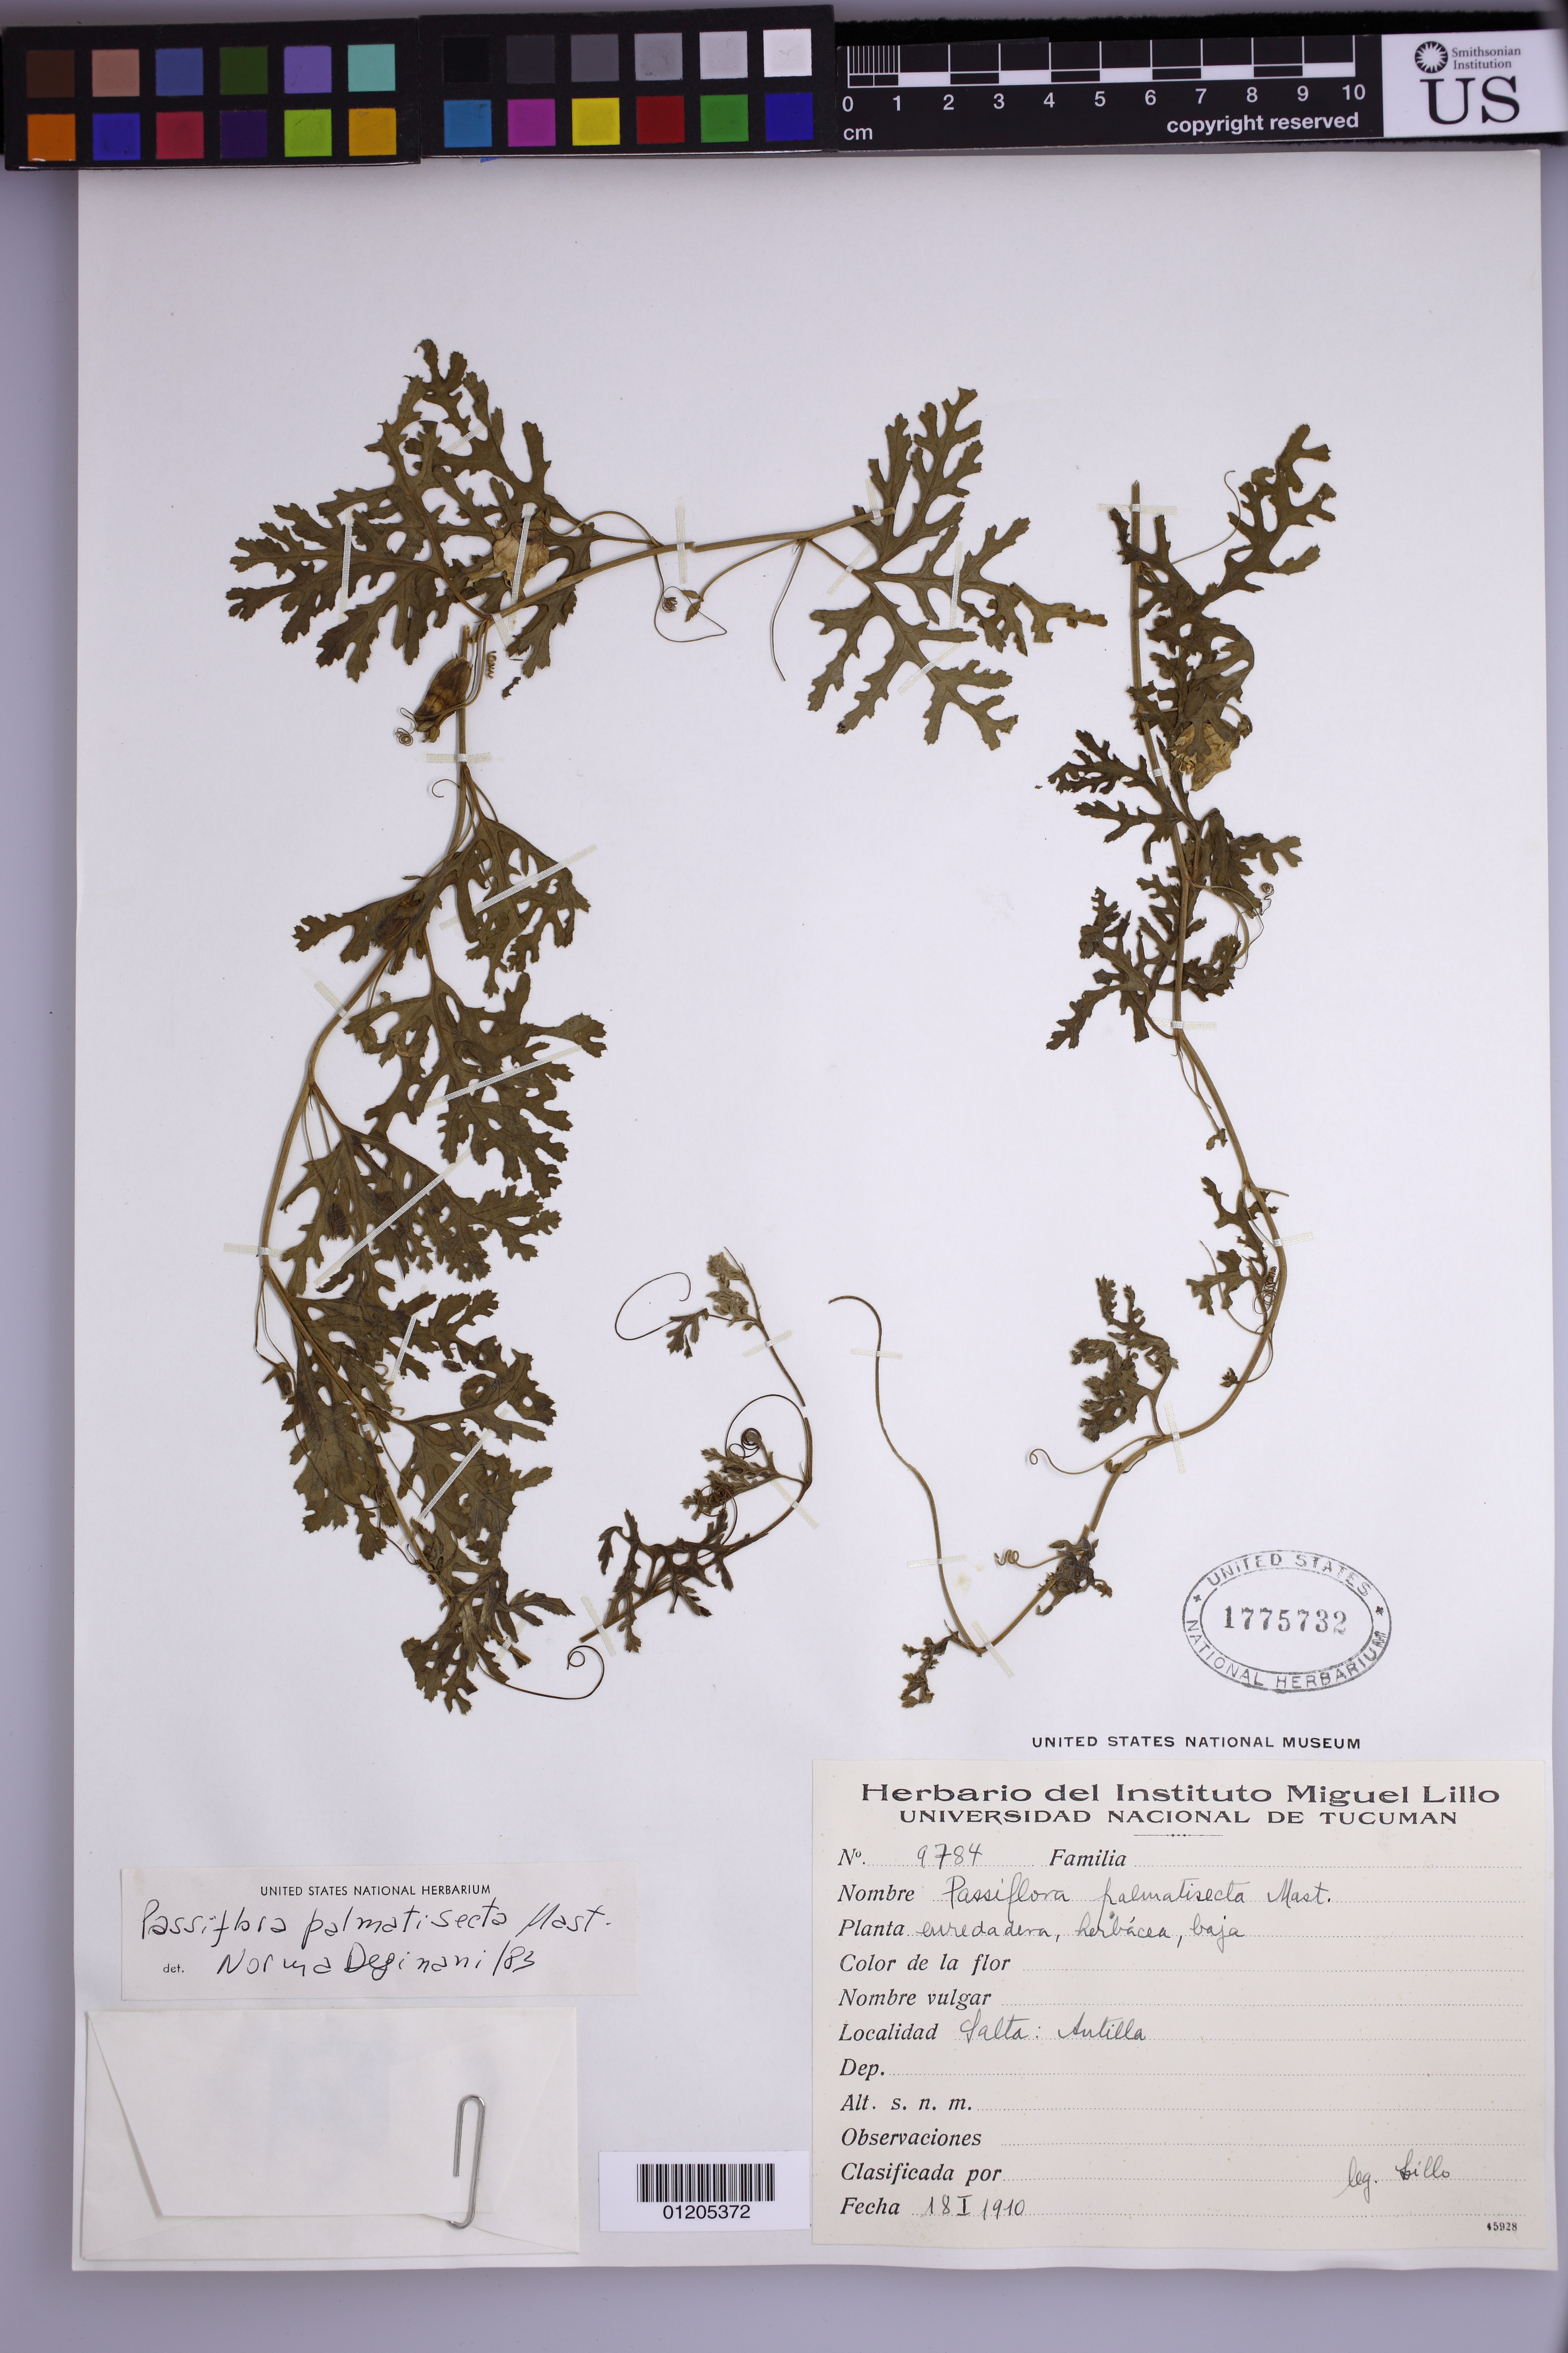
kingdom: Plantae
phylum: Tracheophyta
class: Magnoliopsida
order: Malpighiales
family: Passifloraceae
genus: Passiflora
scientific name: Passiflora palmatisecta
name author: Mast.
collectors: M. Lillo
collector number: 9784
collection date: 1910-01-18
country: Argentina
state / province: Salta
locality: Antilla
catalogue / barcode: US 1775732